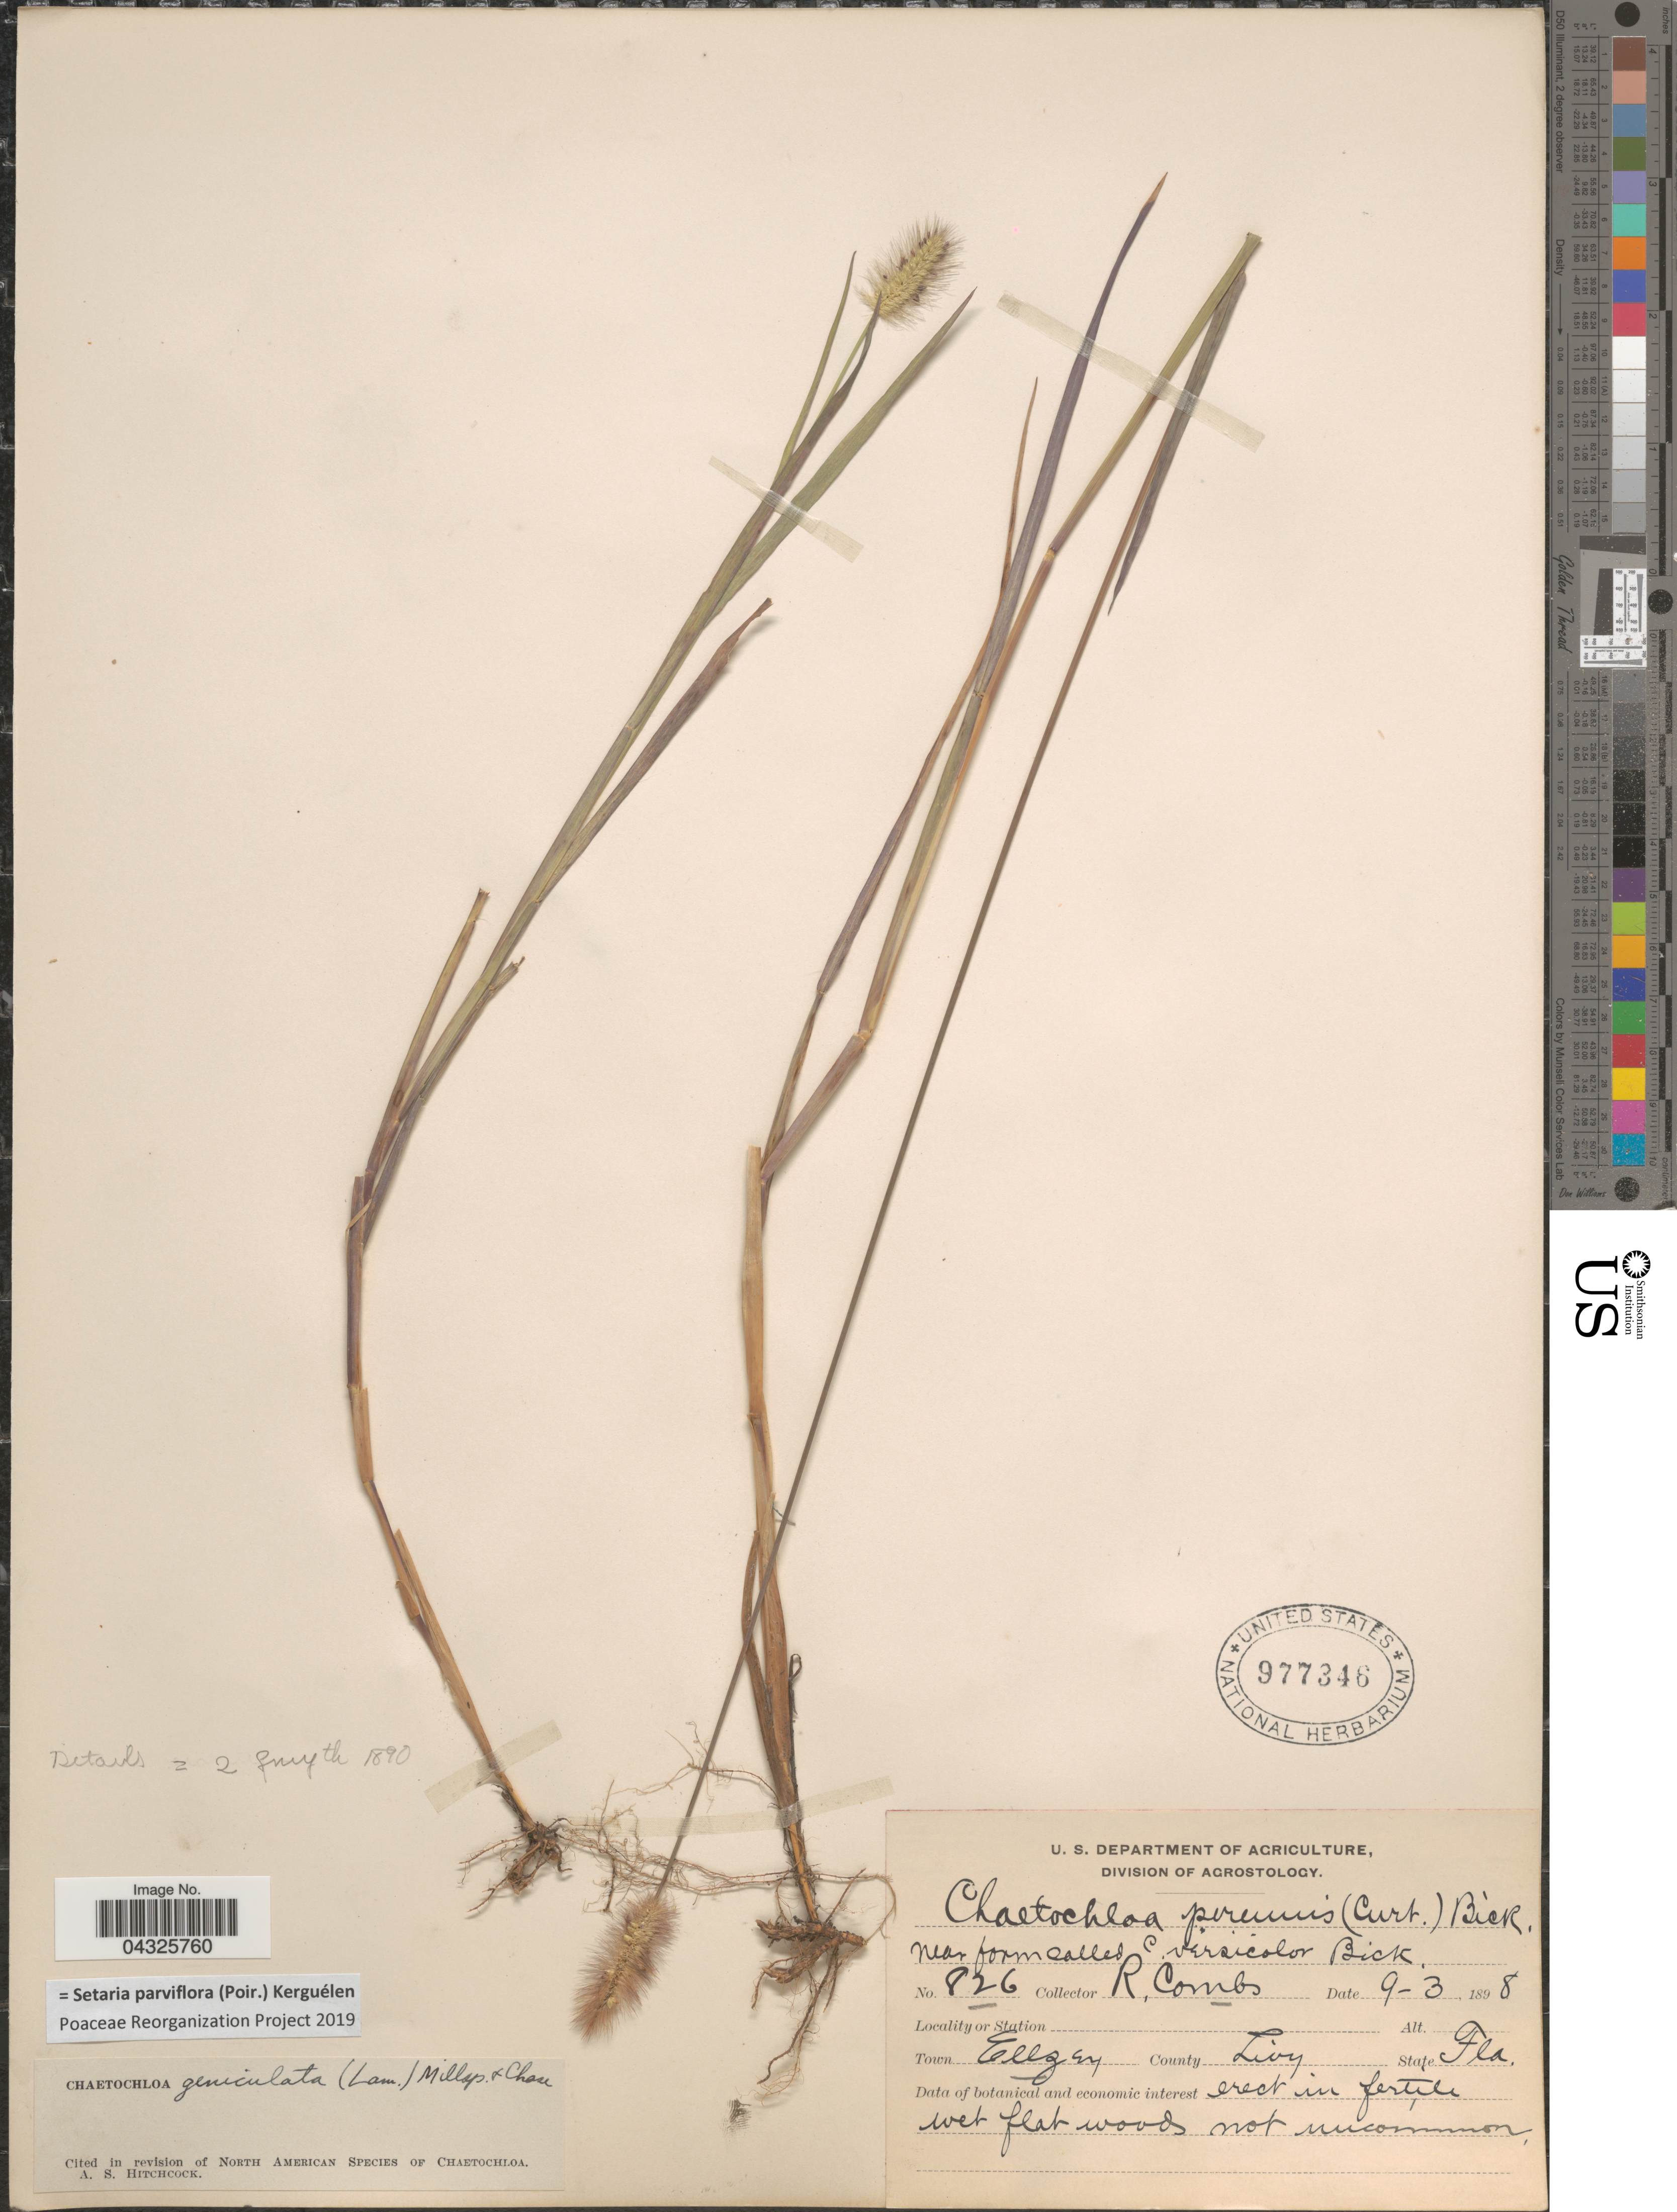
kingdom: Plantae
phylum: Tracheophyta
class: Liliopsida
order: Poales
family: Poaceae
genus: Setaria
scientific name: Setaria parviflora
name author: (Poir.) Kerguélen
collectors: R. Combs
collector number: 826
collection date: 1898-09-03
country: United States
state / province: Florida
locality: Town Ellzey. County Livy.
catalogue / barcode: US 977346